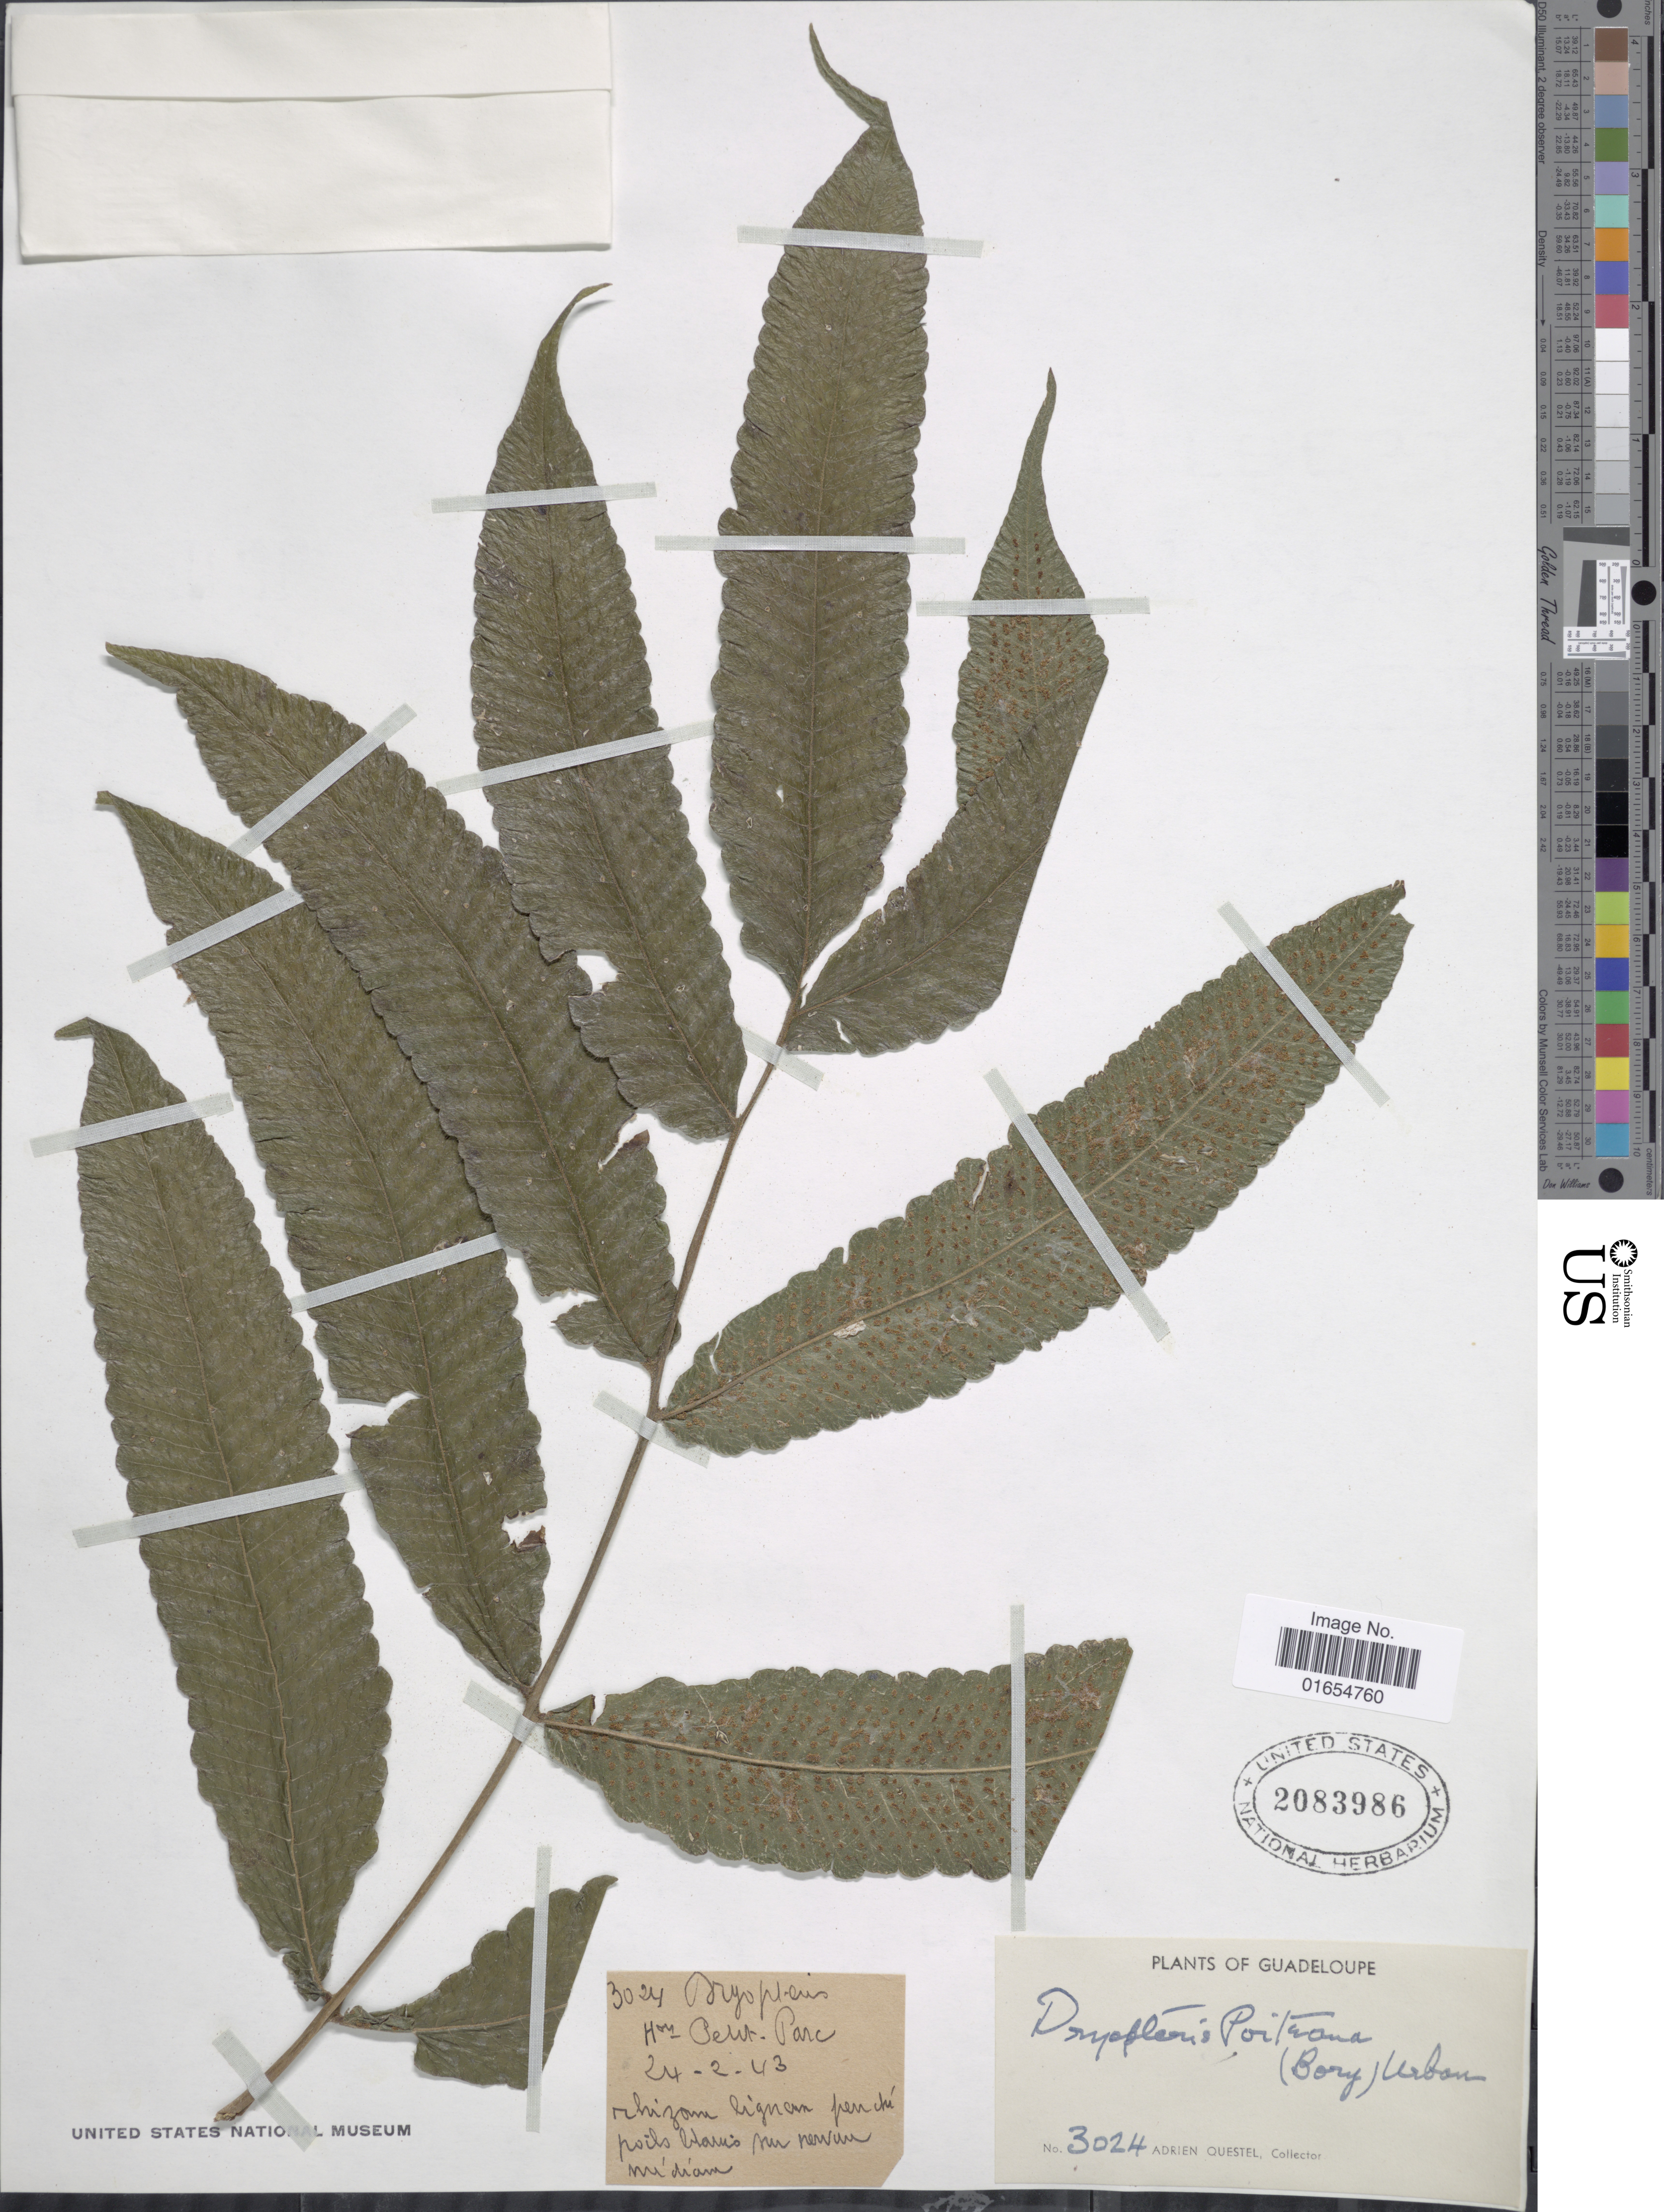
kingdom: Plantae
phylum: Tracheophyta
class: Polypodiopsida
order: Polypodiales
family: Thelypteridaceae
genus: Goniopteris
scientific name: Goniopteris poiteana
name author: (Bory) Ching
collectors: A. Questel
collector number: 3024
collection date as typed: Transcribed d/m/y: 24/2/43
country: Guadeloupe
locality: Hab. Petit Parc.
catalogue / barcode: US 2083986